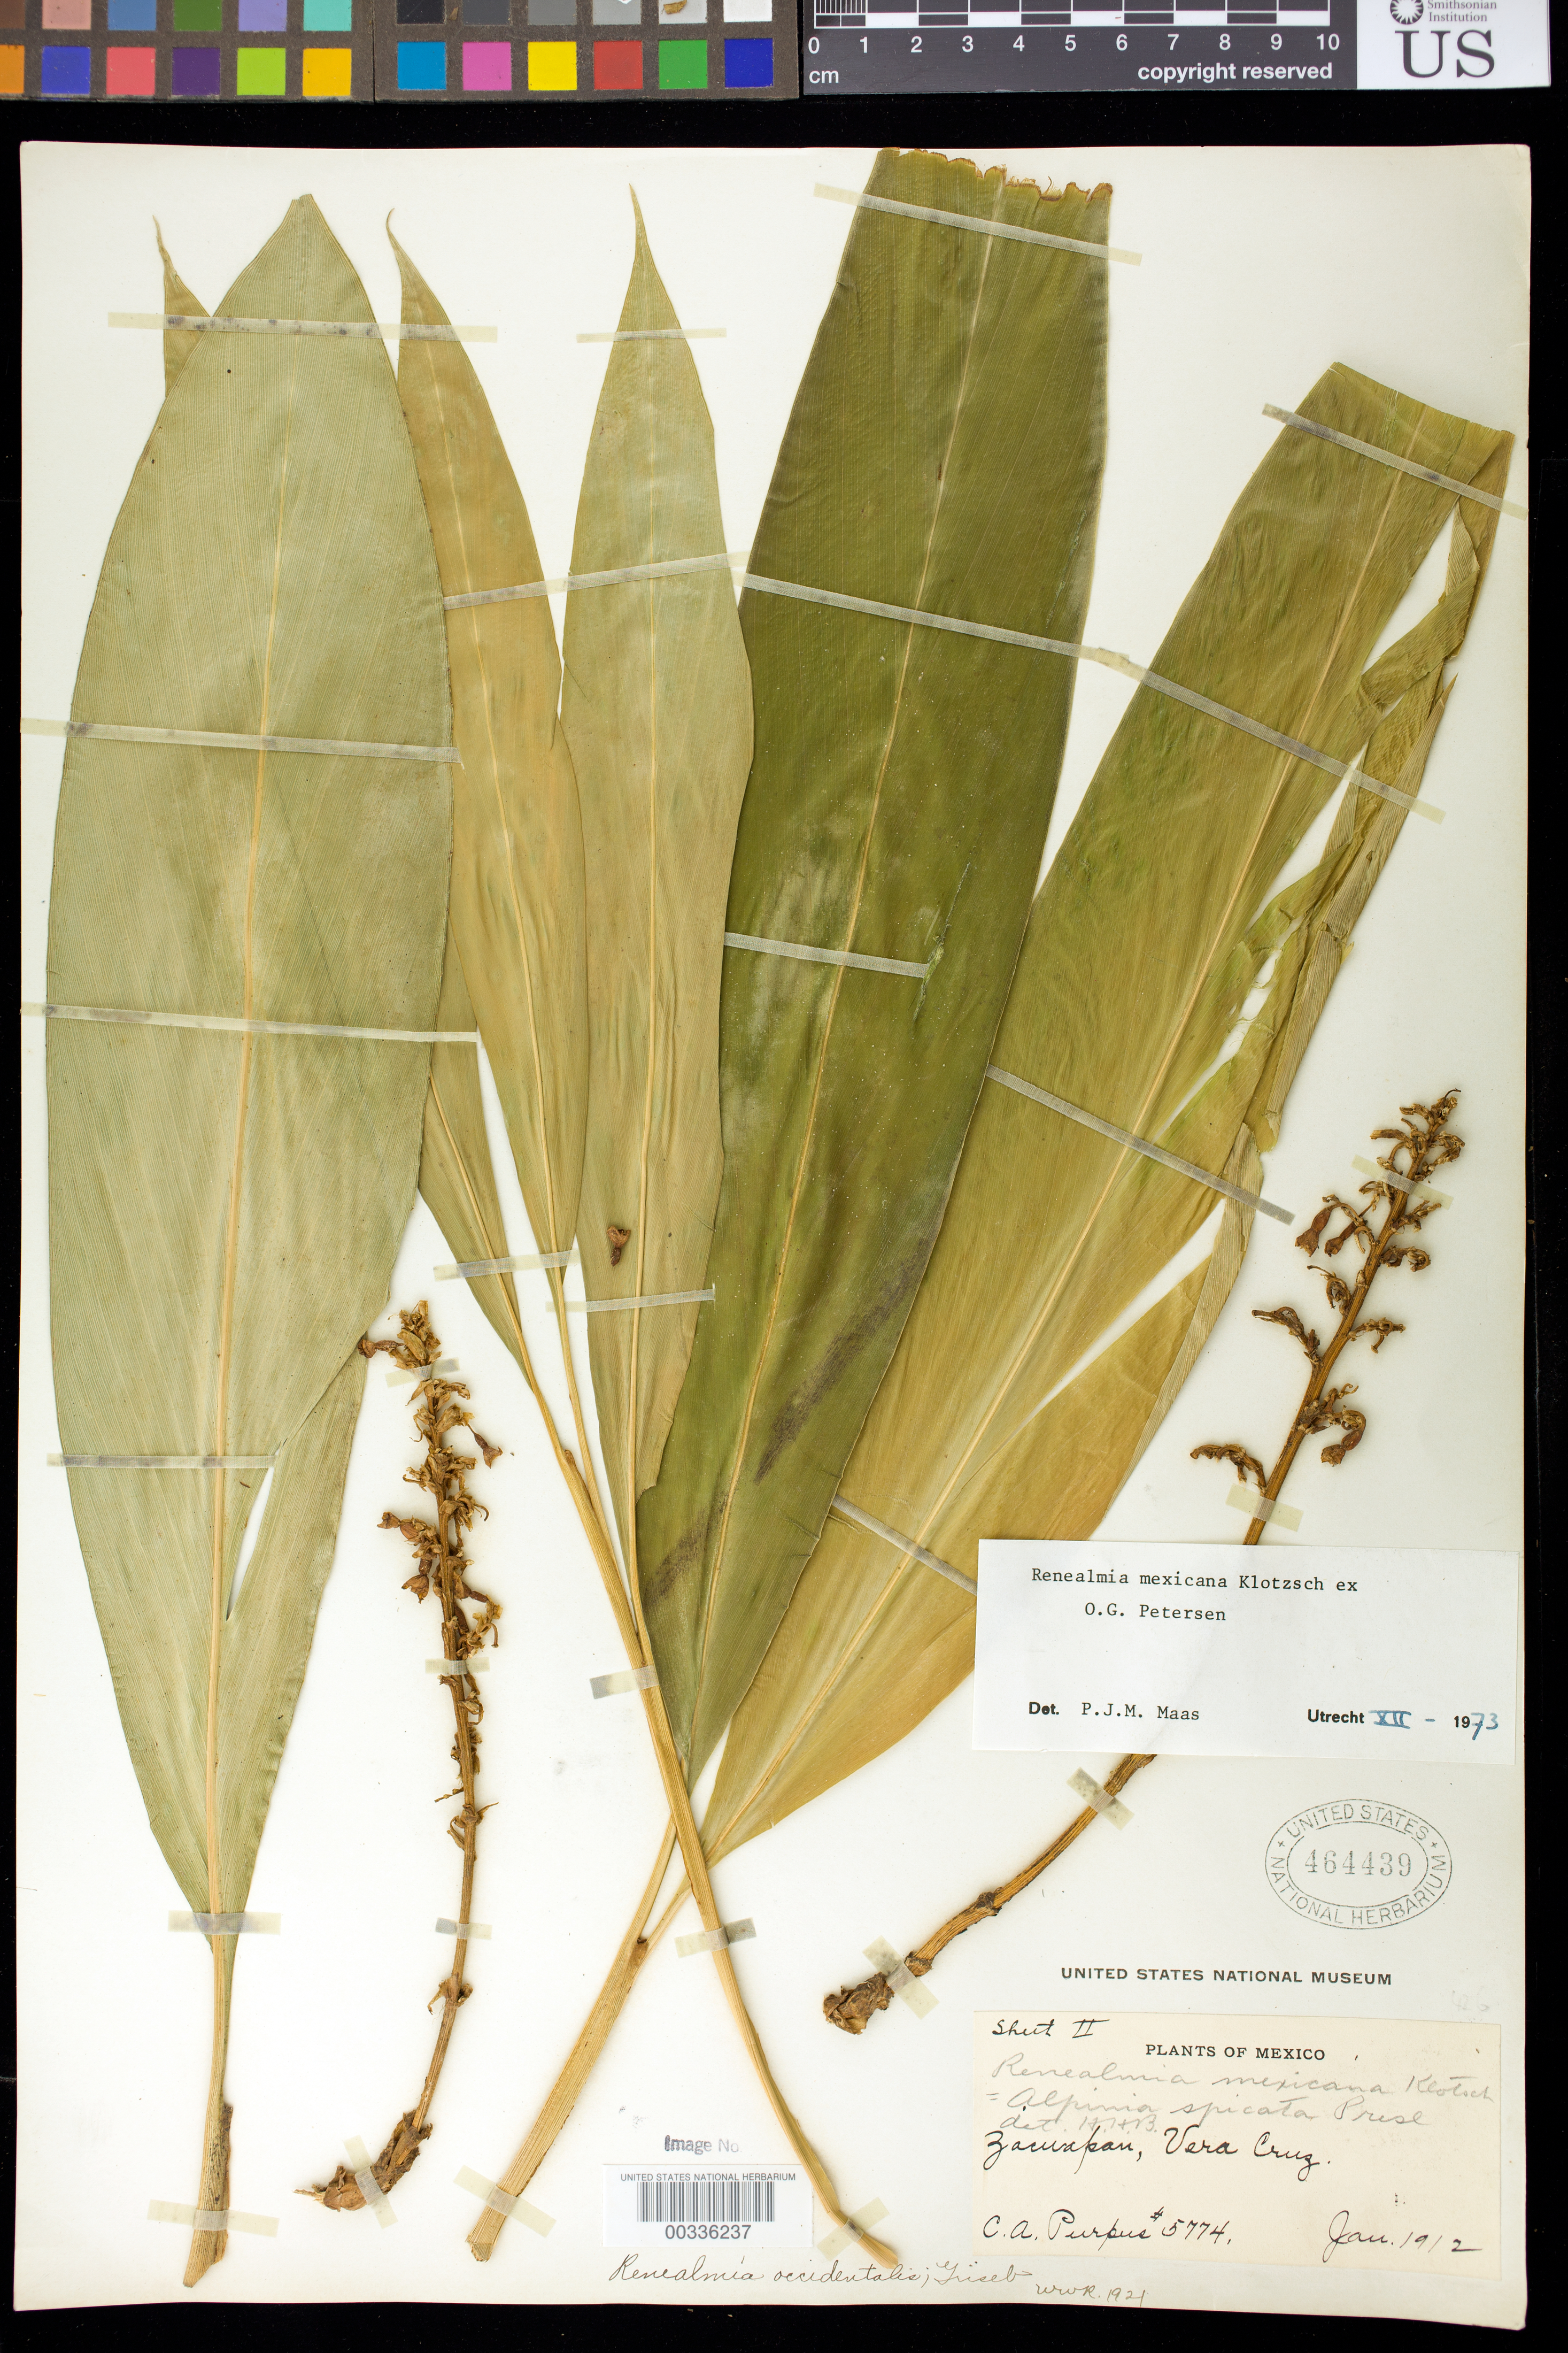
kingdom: Plantae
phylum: Tracheophyta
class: Liliopsida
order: Zingiberales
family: Zingiberaceae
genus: Renealmia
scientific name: Renealmia mexicana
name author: Klotzsch ex Petersen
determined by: Maas, Paul J. M.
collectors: C. A. Purpus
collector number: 5774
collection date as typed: Jan 1912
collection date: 1912-01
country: Mexico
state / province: Veracruz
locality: Zacuapan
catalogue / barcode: US 464439